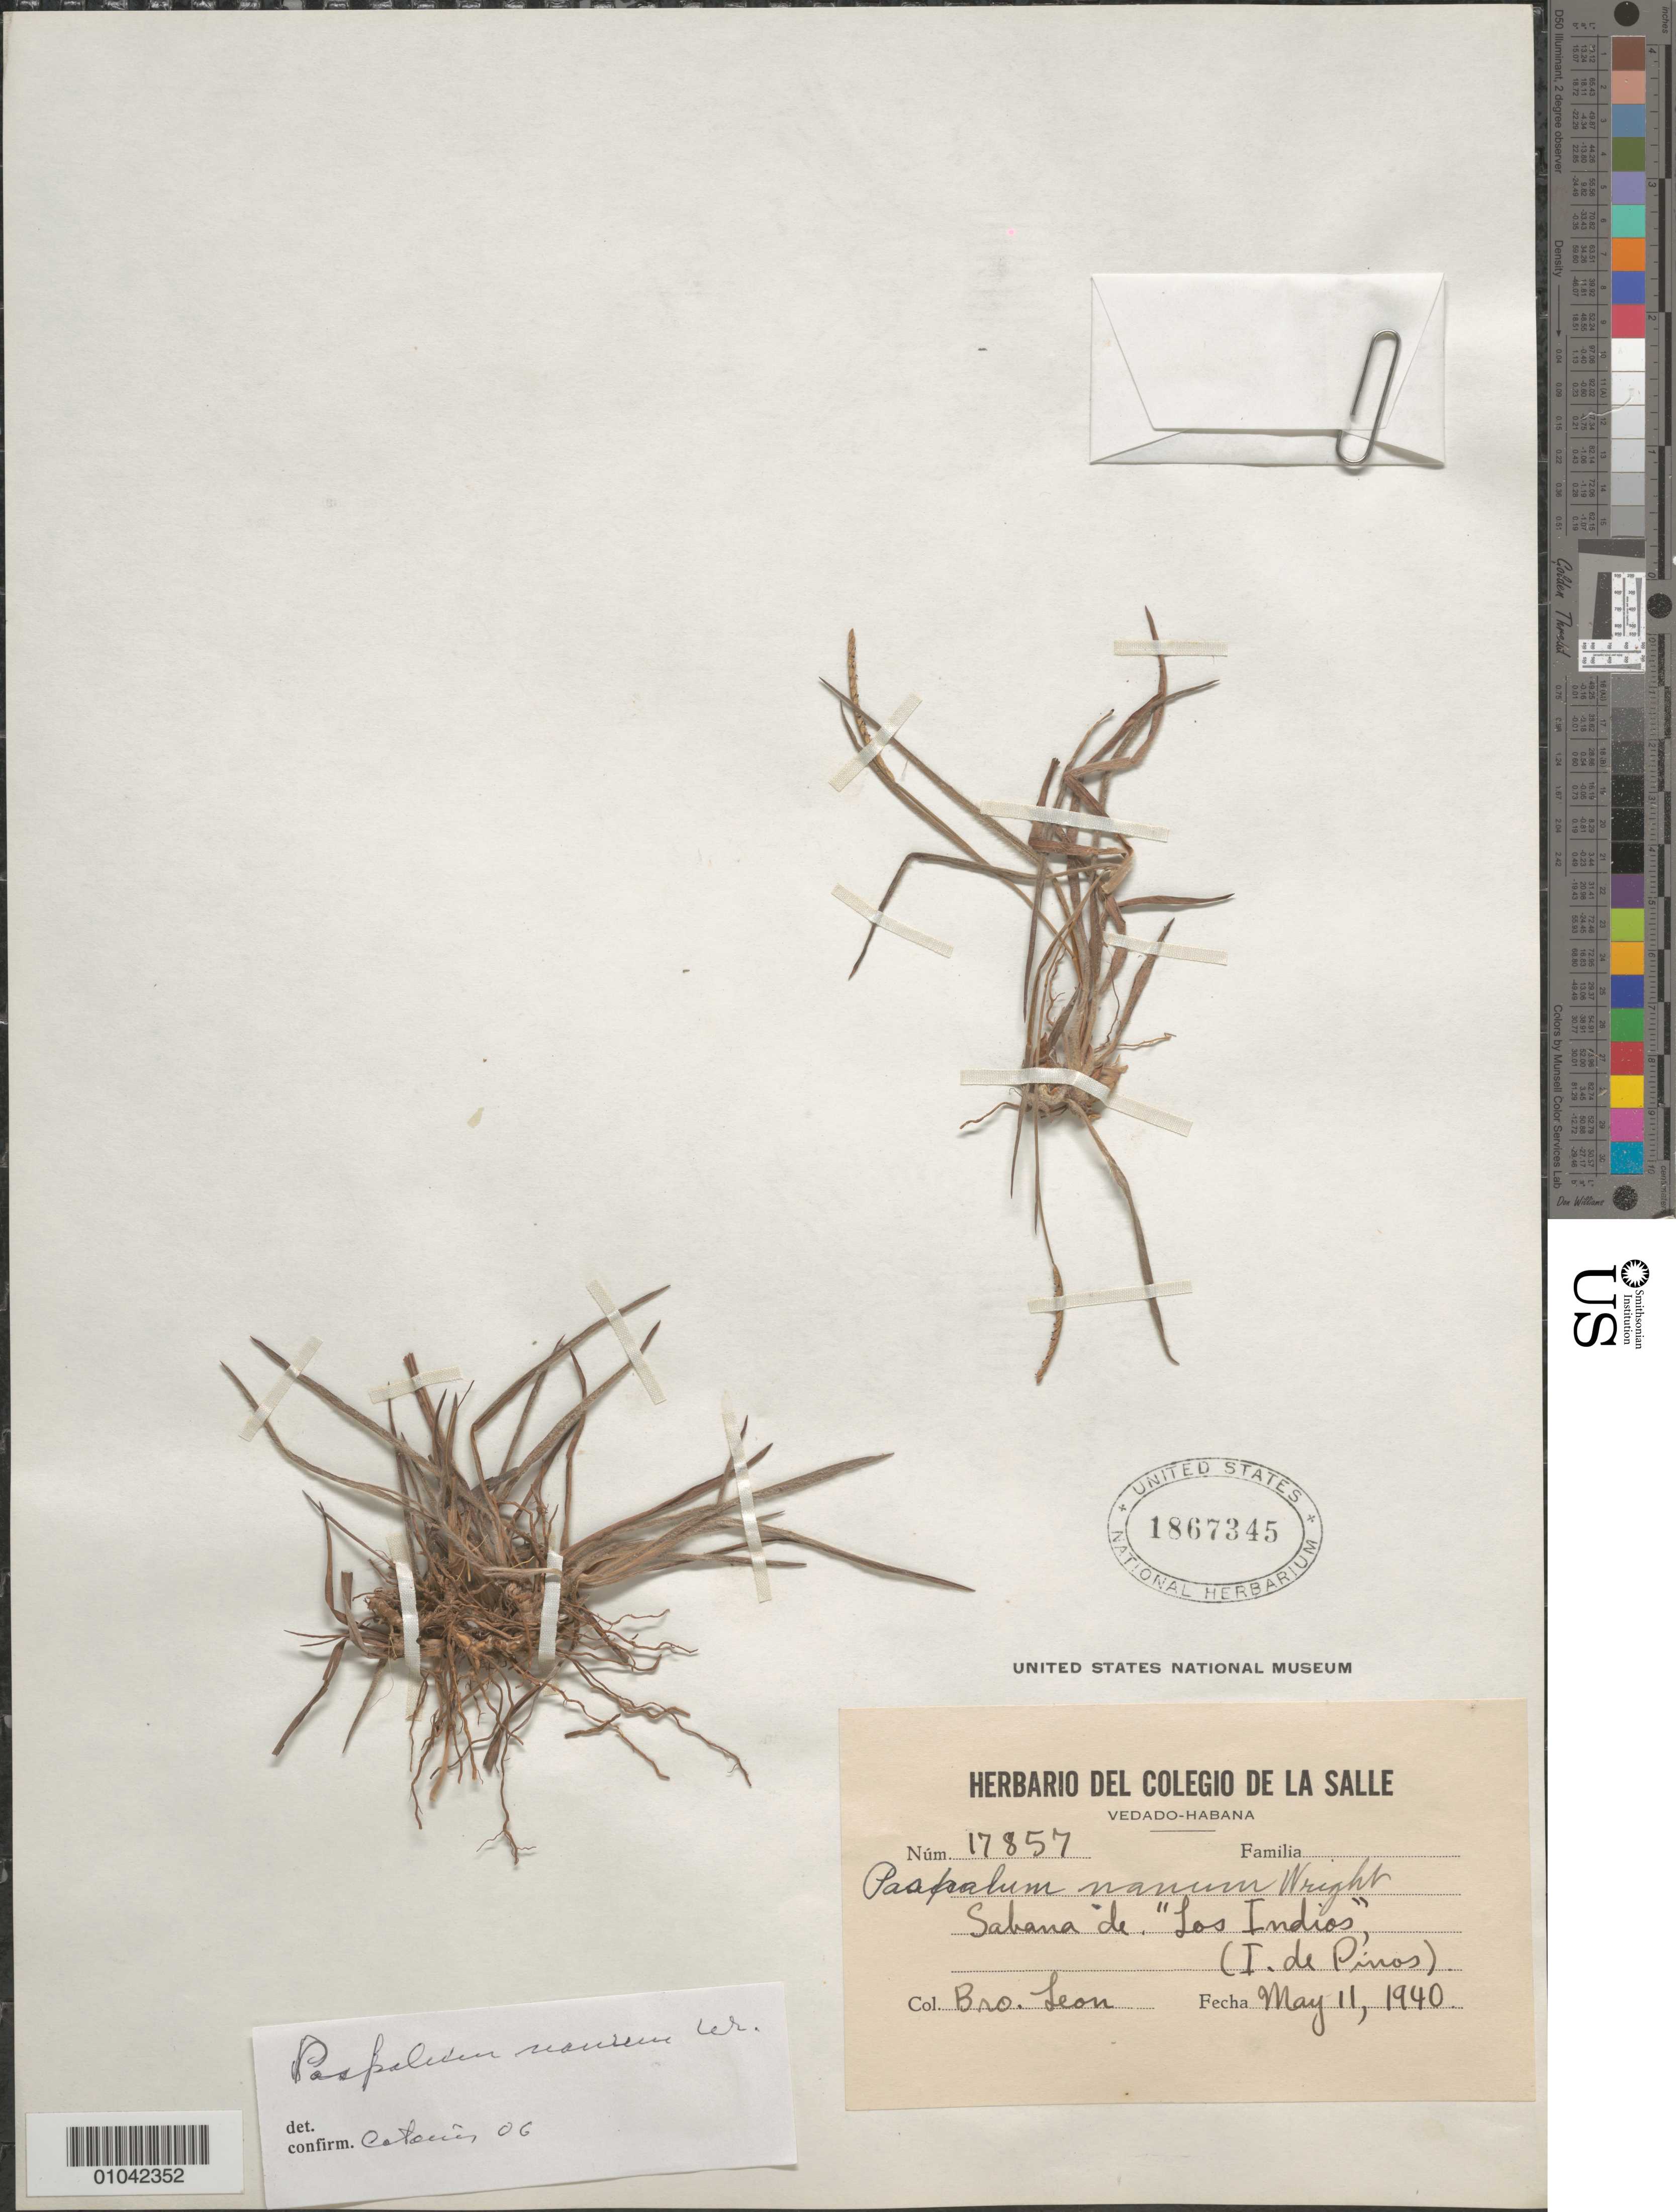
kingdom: Plantae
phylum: Tracheophyta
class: Liliopsida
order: Poales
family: Poaceae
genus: Paspalum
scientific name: Paspalum nanum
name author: C. Wright ex Griseb.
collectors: Bro. León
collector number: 17857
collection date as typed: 11 May 1940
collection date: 1940-05-11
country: Cuba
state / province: Isla de la Juventud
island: Isla de la Juventud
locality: Sabana de "Los Indios"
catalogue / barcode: US 1867345